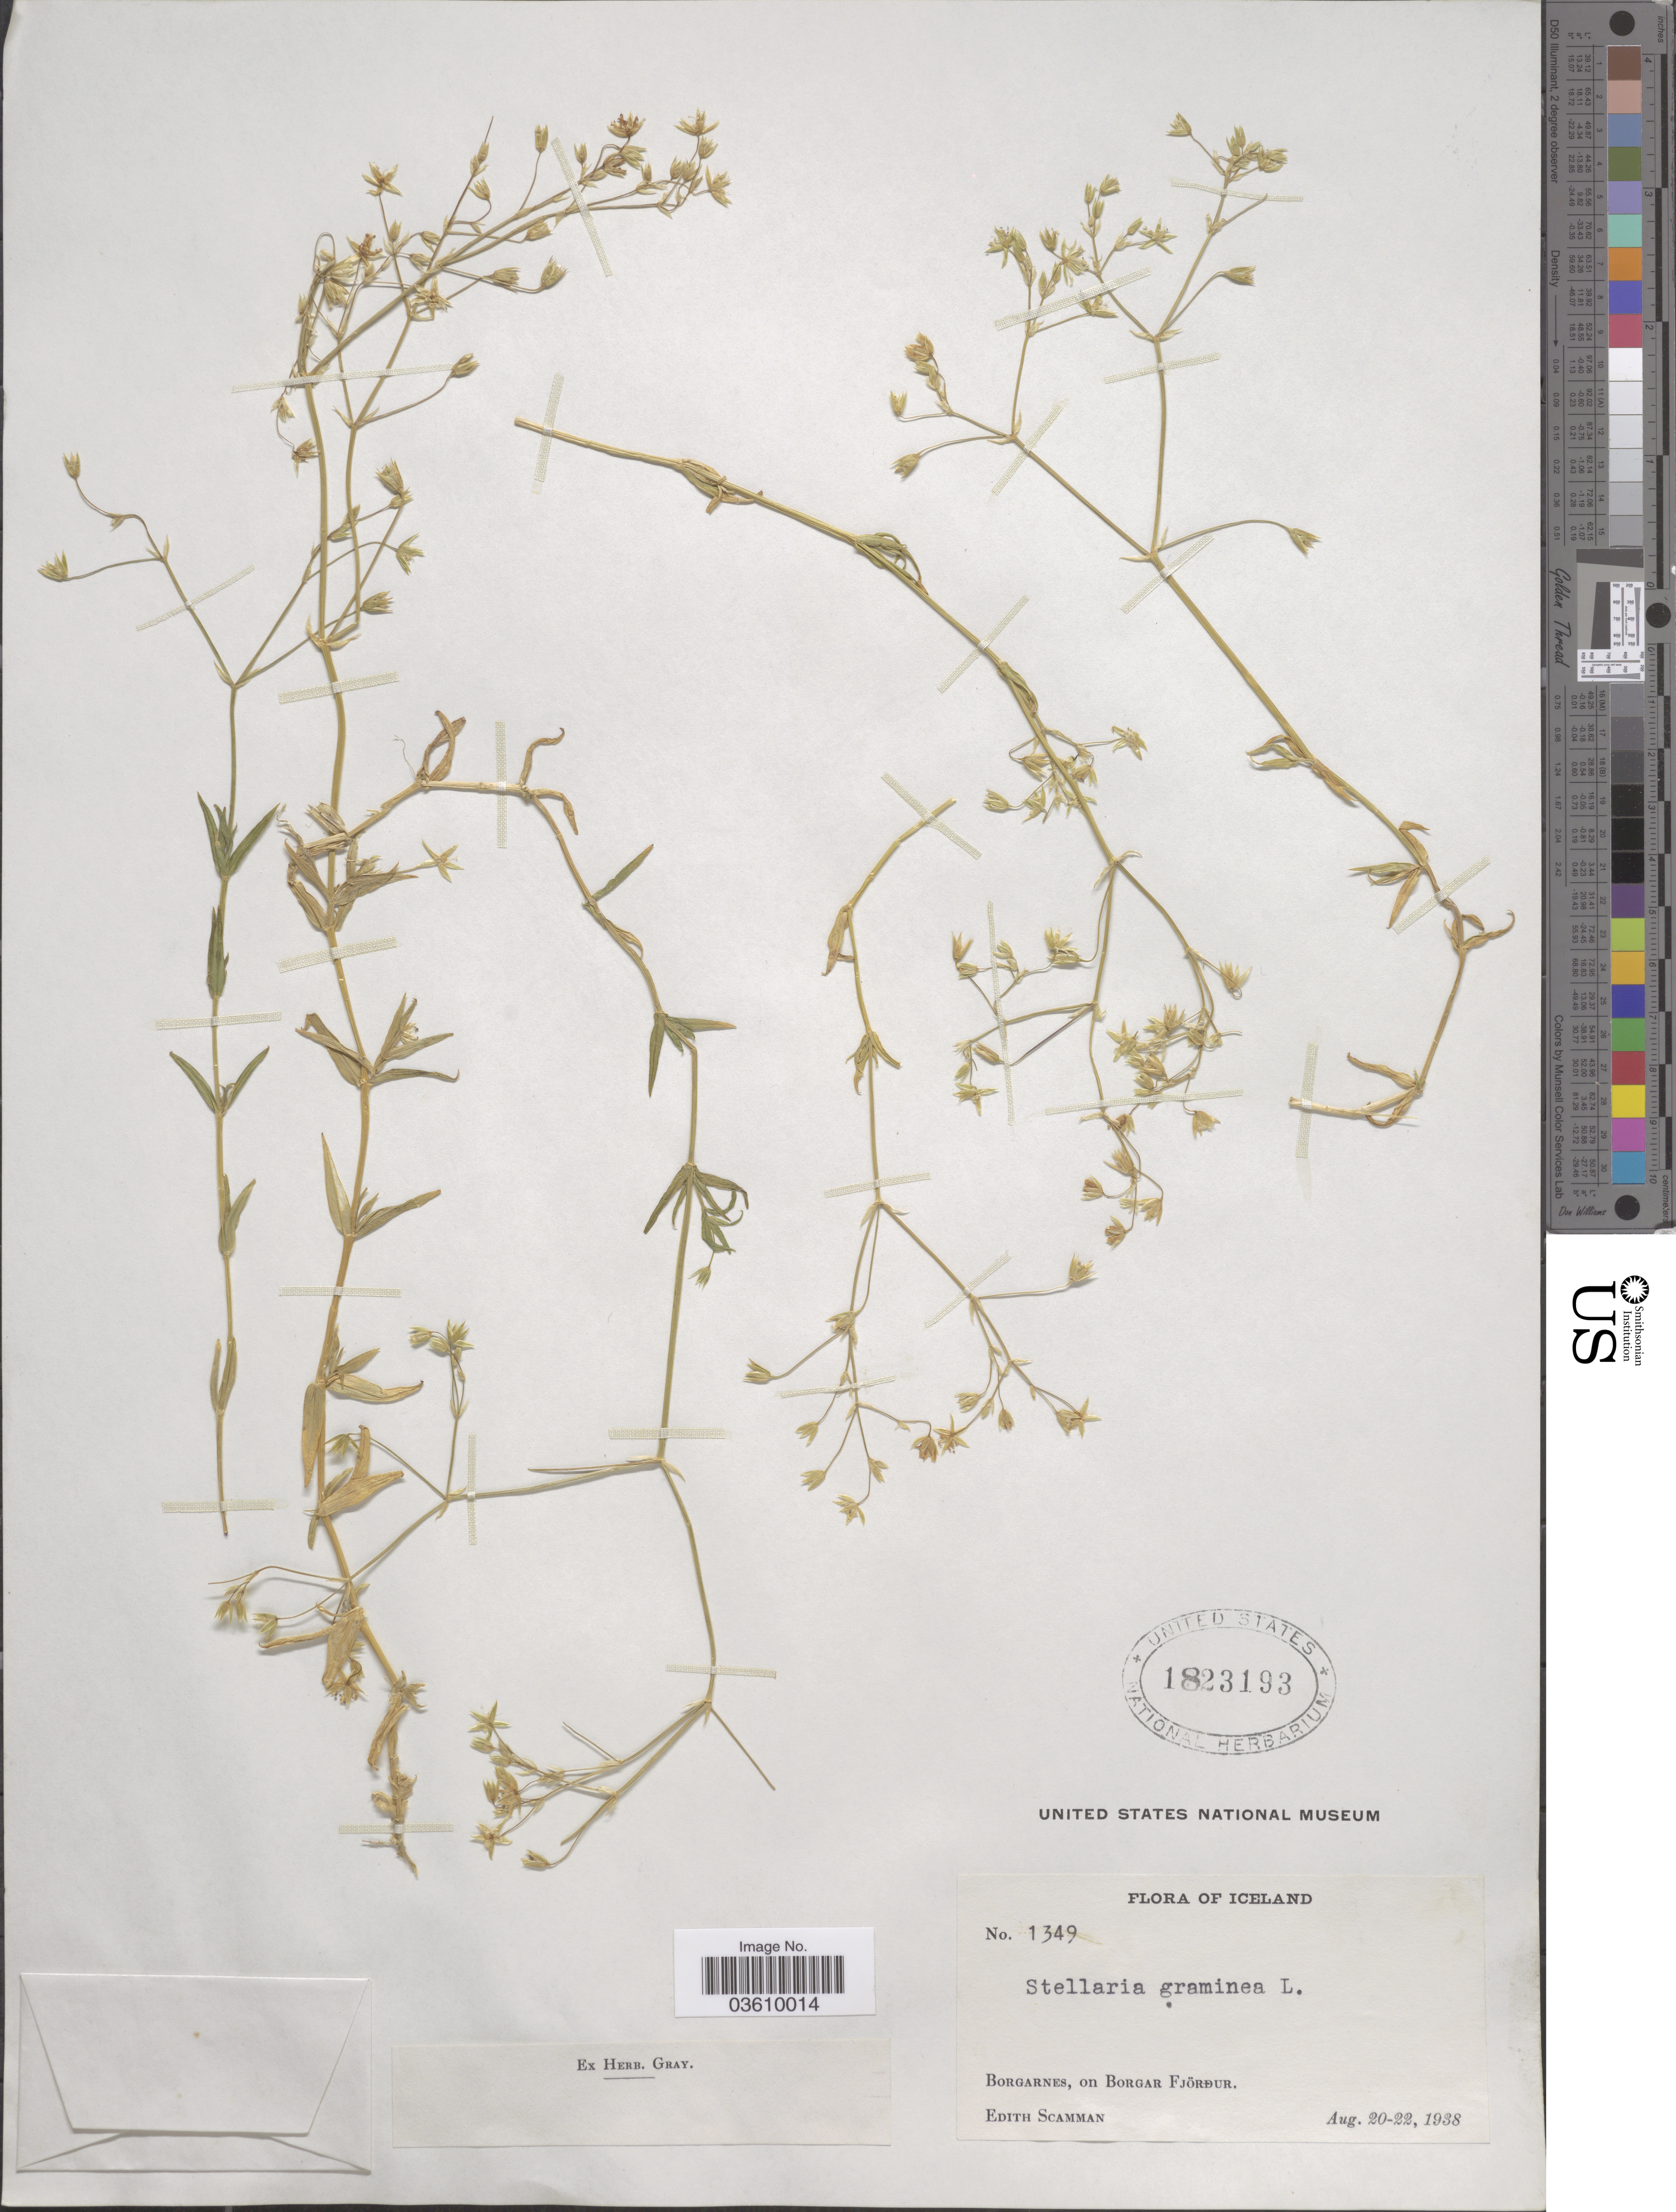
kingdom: Plantae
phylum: Tracheophyta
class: Magnoliopsida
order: Caryophyllales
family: Caryophyllaceae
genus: Stellaria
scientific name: Stellaria graminea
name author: L.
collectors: E. Scamman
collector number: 1349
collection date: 1938-08-20/1938-08-22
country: Iceland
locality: Borgarnes, on Borgar Fjördur.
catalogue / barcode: US 1823193